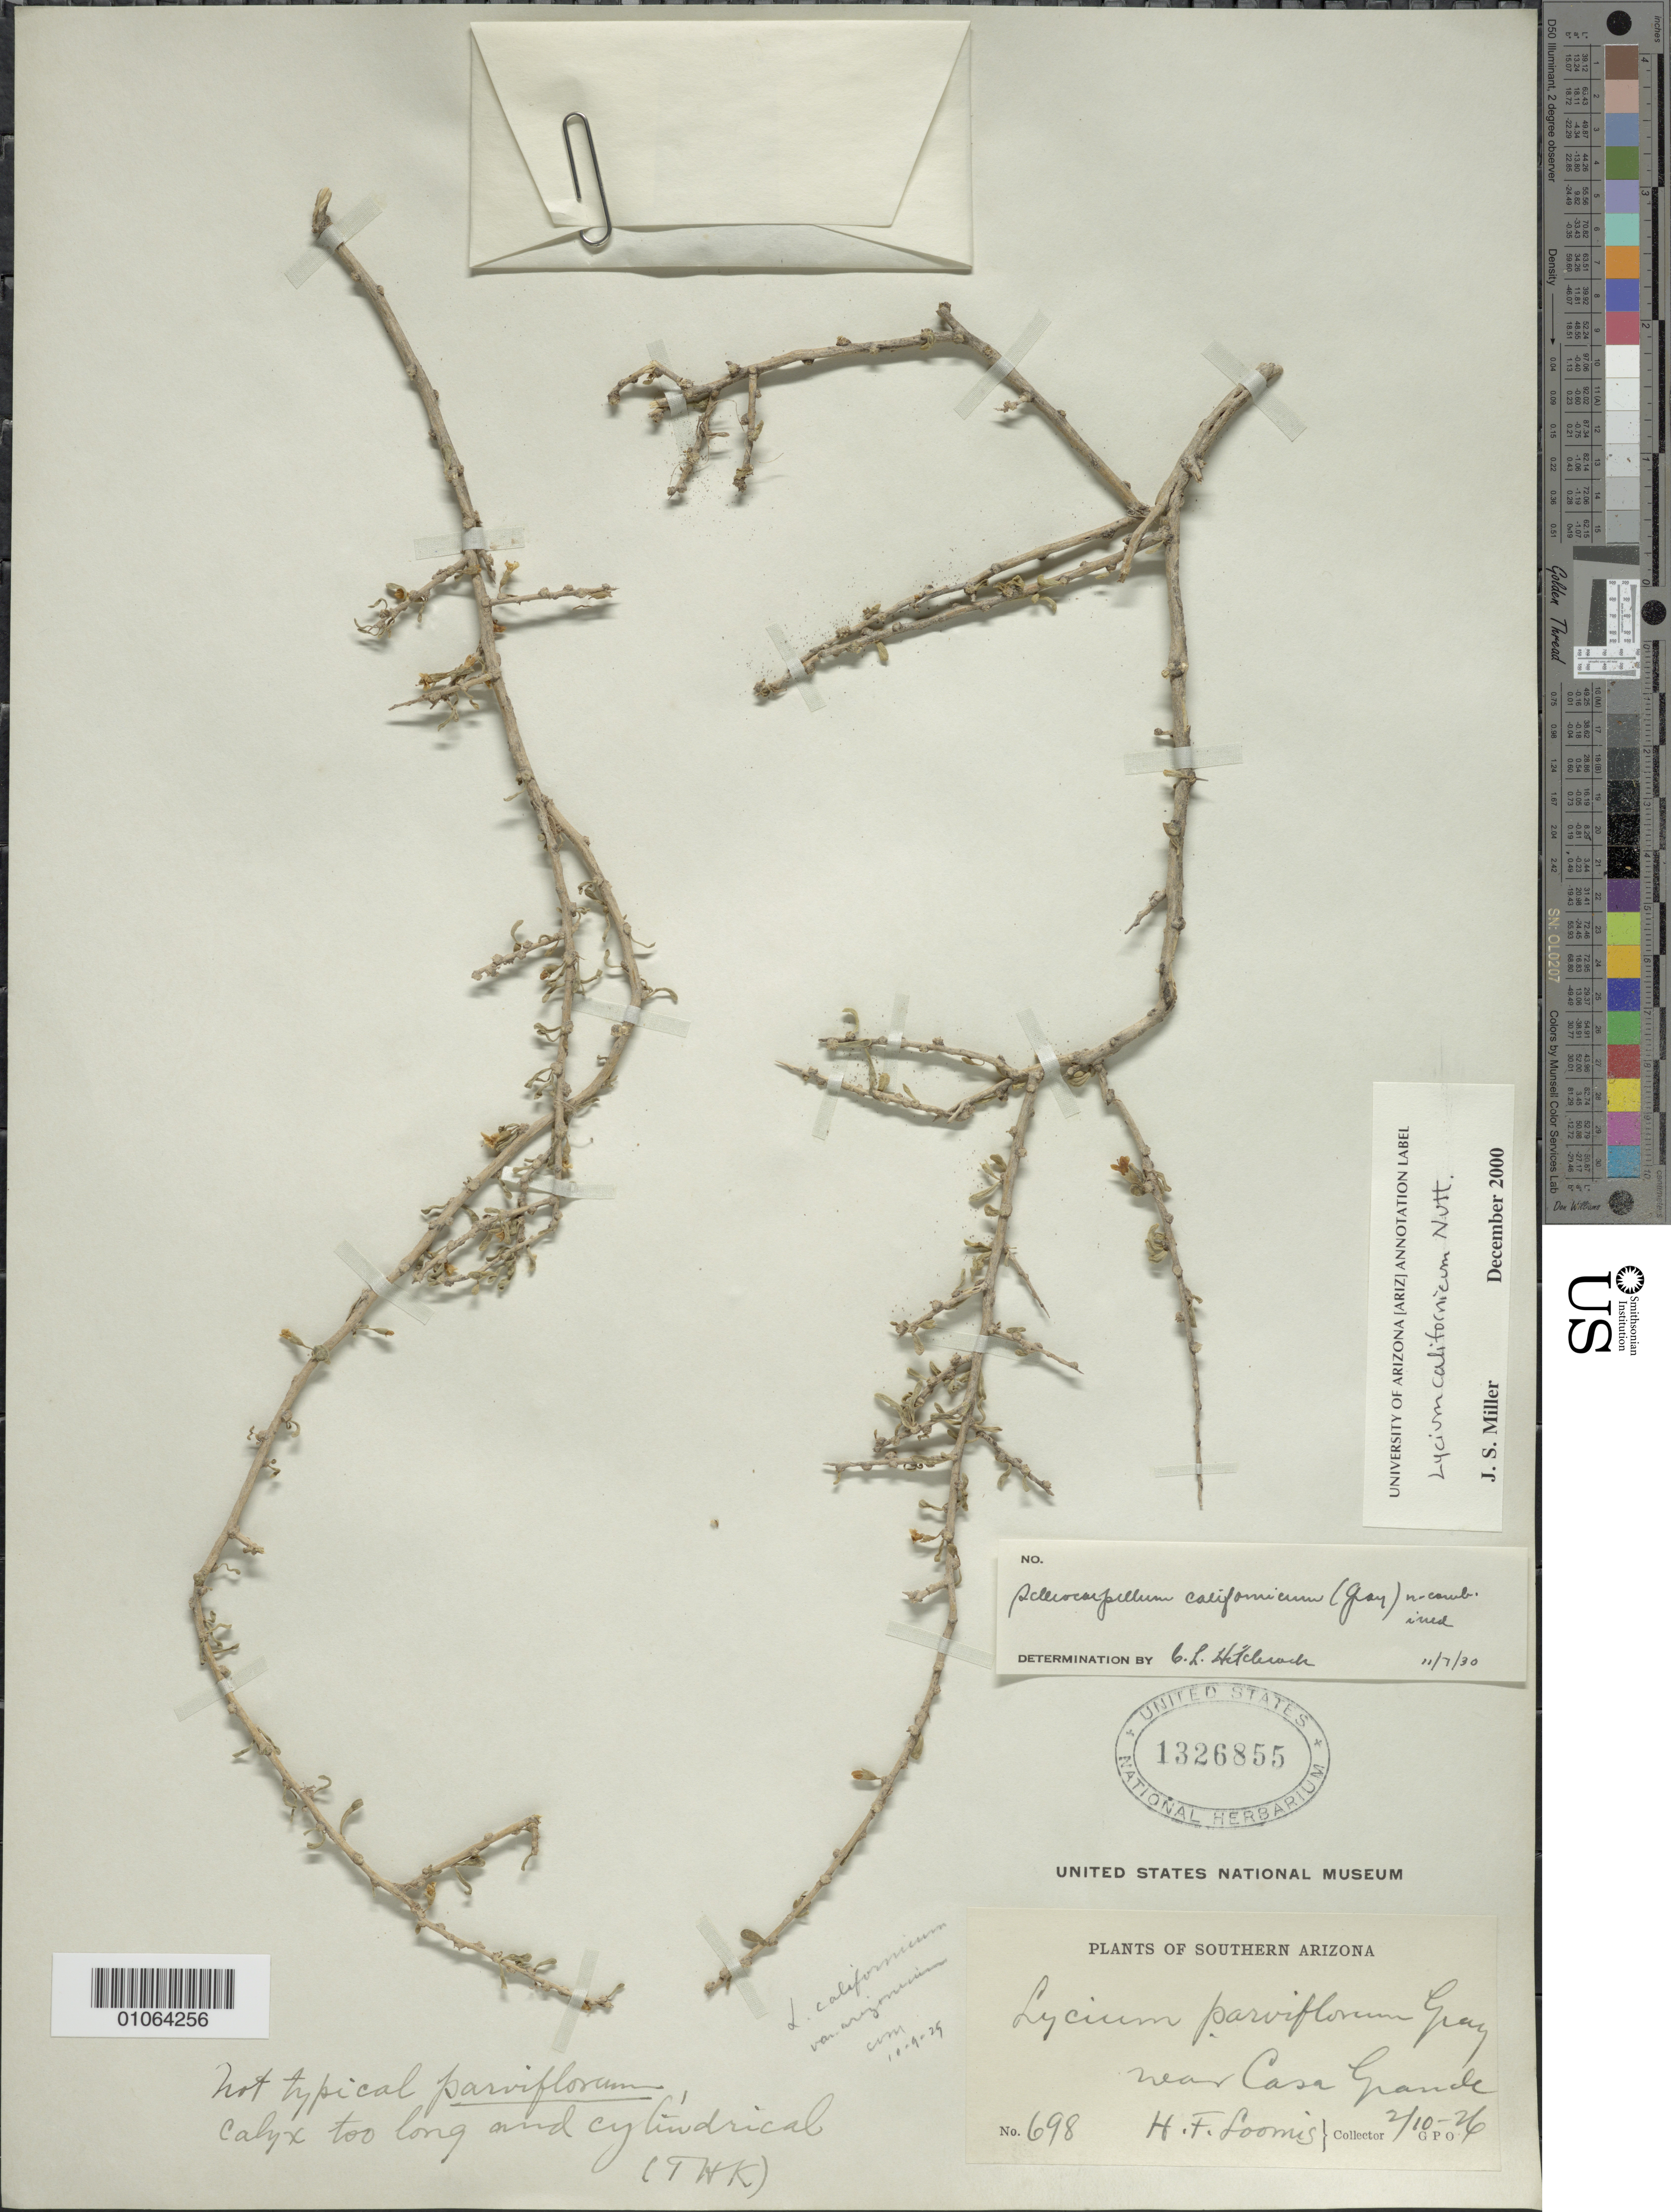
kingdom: Plantae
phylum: Tracheophyta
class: Magnoliopsida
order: Solanales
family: Solanaceae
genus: Lycium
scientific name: Lycium californicum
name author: Nutt. ex A. Gray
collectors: H. F. Loomis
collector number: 698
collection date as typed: Transcribed d/m/y: 10/2/26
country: United States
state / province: Arizona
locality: Southern Arizona, near Casa Grande.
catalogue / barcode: US 1326855